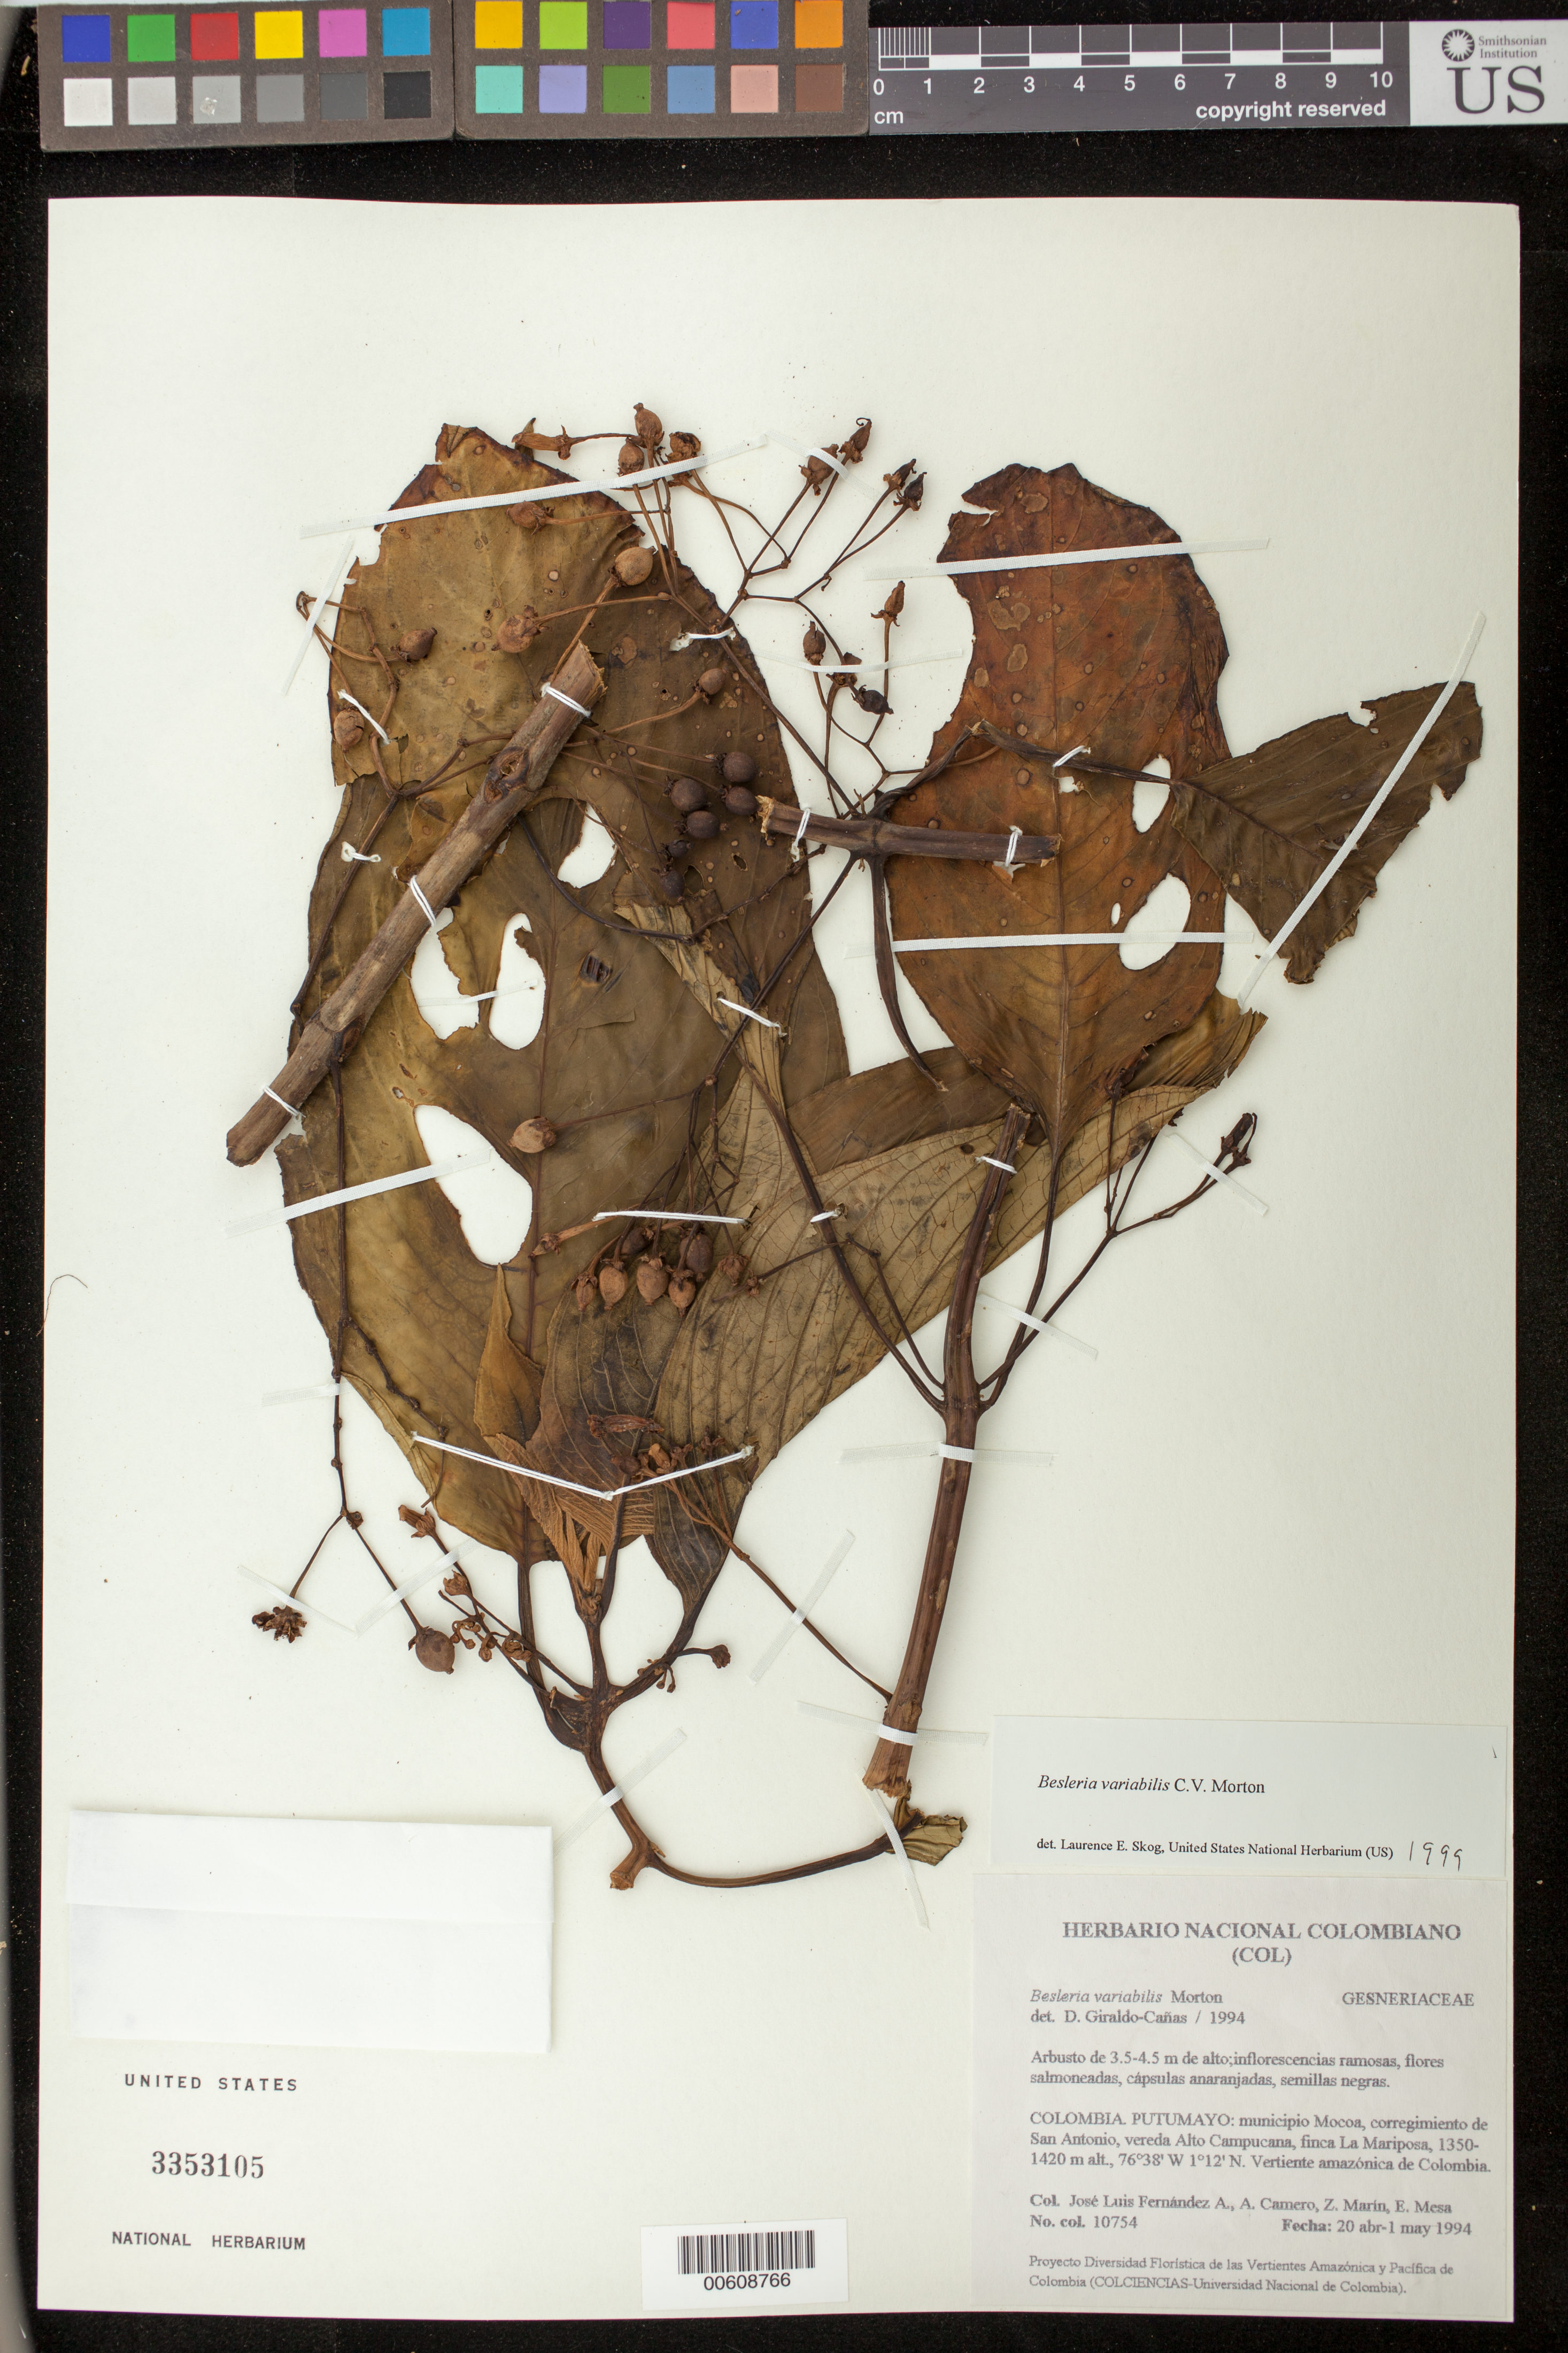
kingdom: Plantae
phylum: Tracheophyta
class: Magnoliopsida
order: Lamiales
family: Gesneriaceae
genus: Besleria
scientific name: Besleria variabilis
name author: C.V. Morton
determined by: Skog, Laurence E.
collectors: J. L. Fernández-Alonso, A. A. Camero, Z. Marin & E. Mesa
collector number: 10754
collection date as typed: Apr-May 1994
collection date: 1994-04/1994-05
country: Colombia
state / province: Putumayo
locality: Mpio. Mocoa, corregimiento de San Antonio, vereda Alto Campucana, finca La Mariposa, vertiente amazónica de Colombia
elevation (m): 1350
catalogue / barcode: US 3353105